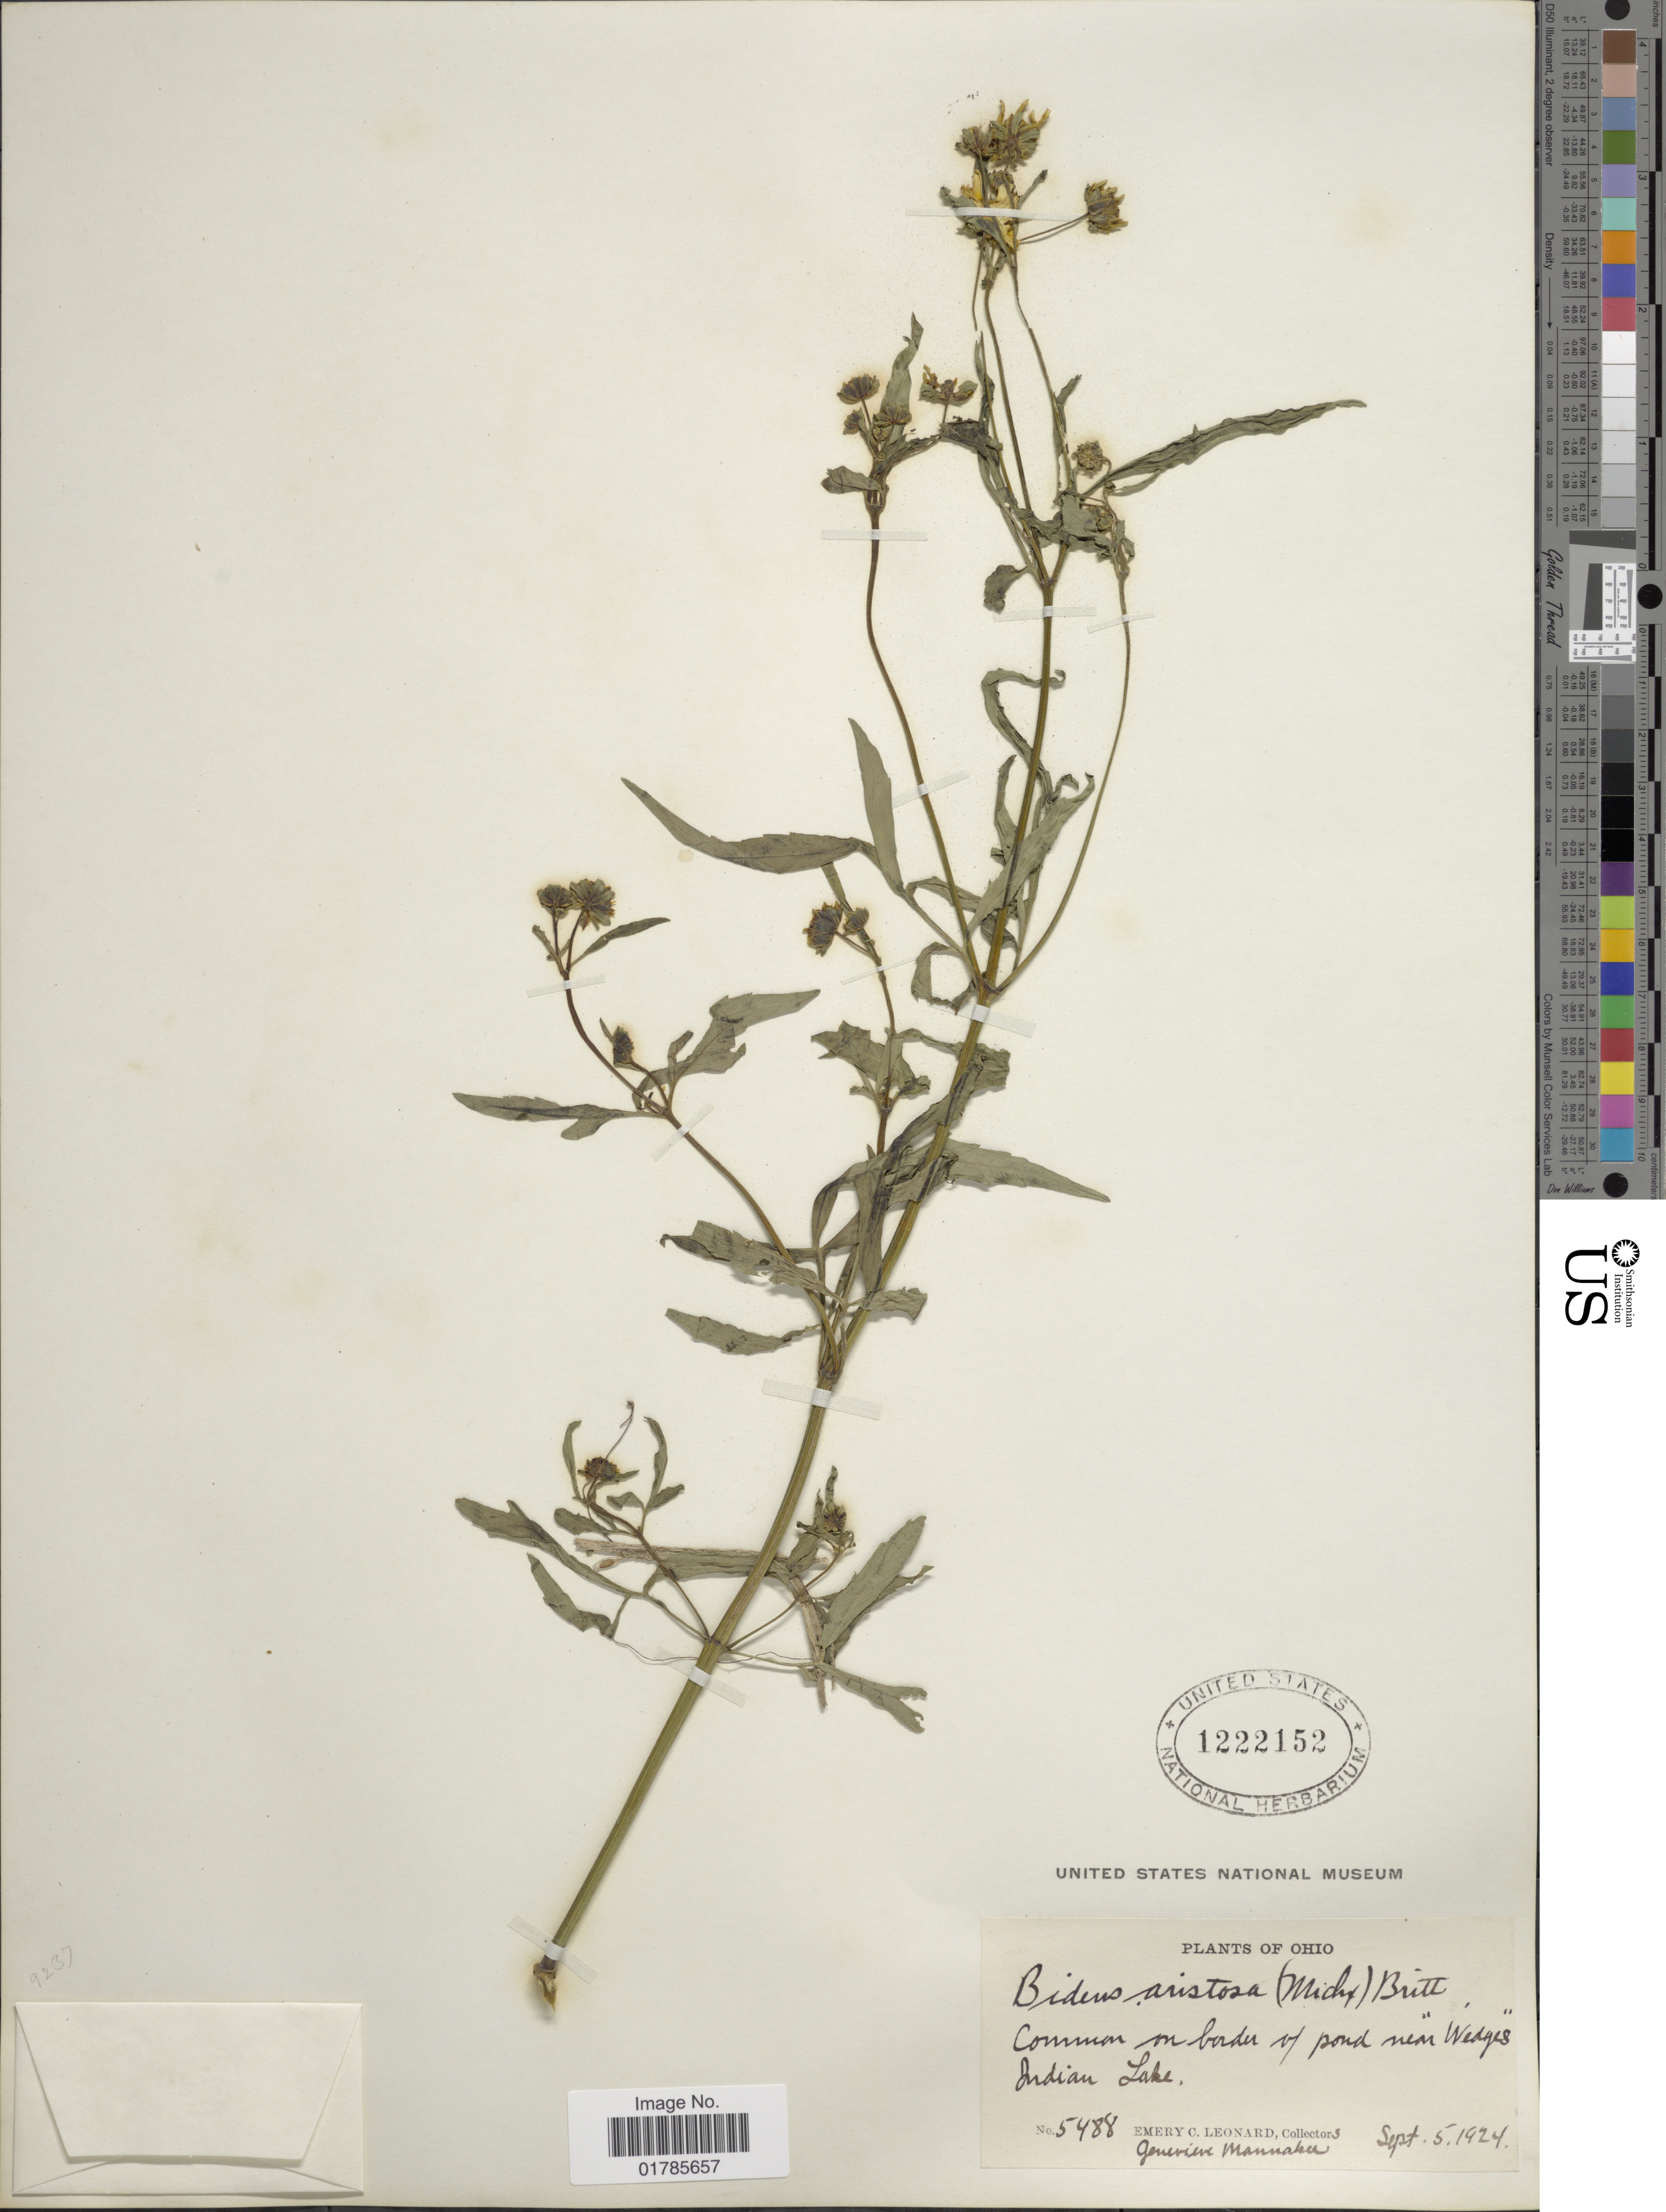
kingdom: Plantae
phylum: Tracheophyta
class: Magnoliopsida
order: Asterales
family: Asteraceae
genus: Bidens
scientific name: Bidens aristosa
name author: (Michx.) Britton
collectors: E. C. Leonard & G. Mannakee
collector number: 5488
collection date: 1924-09-05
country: United States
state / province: Ohio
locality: Indian Lake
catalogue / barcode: US 1222152